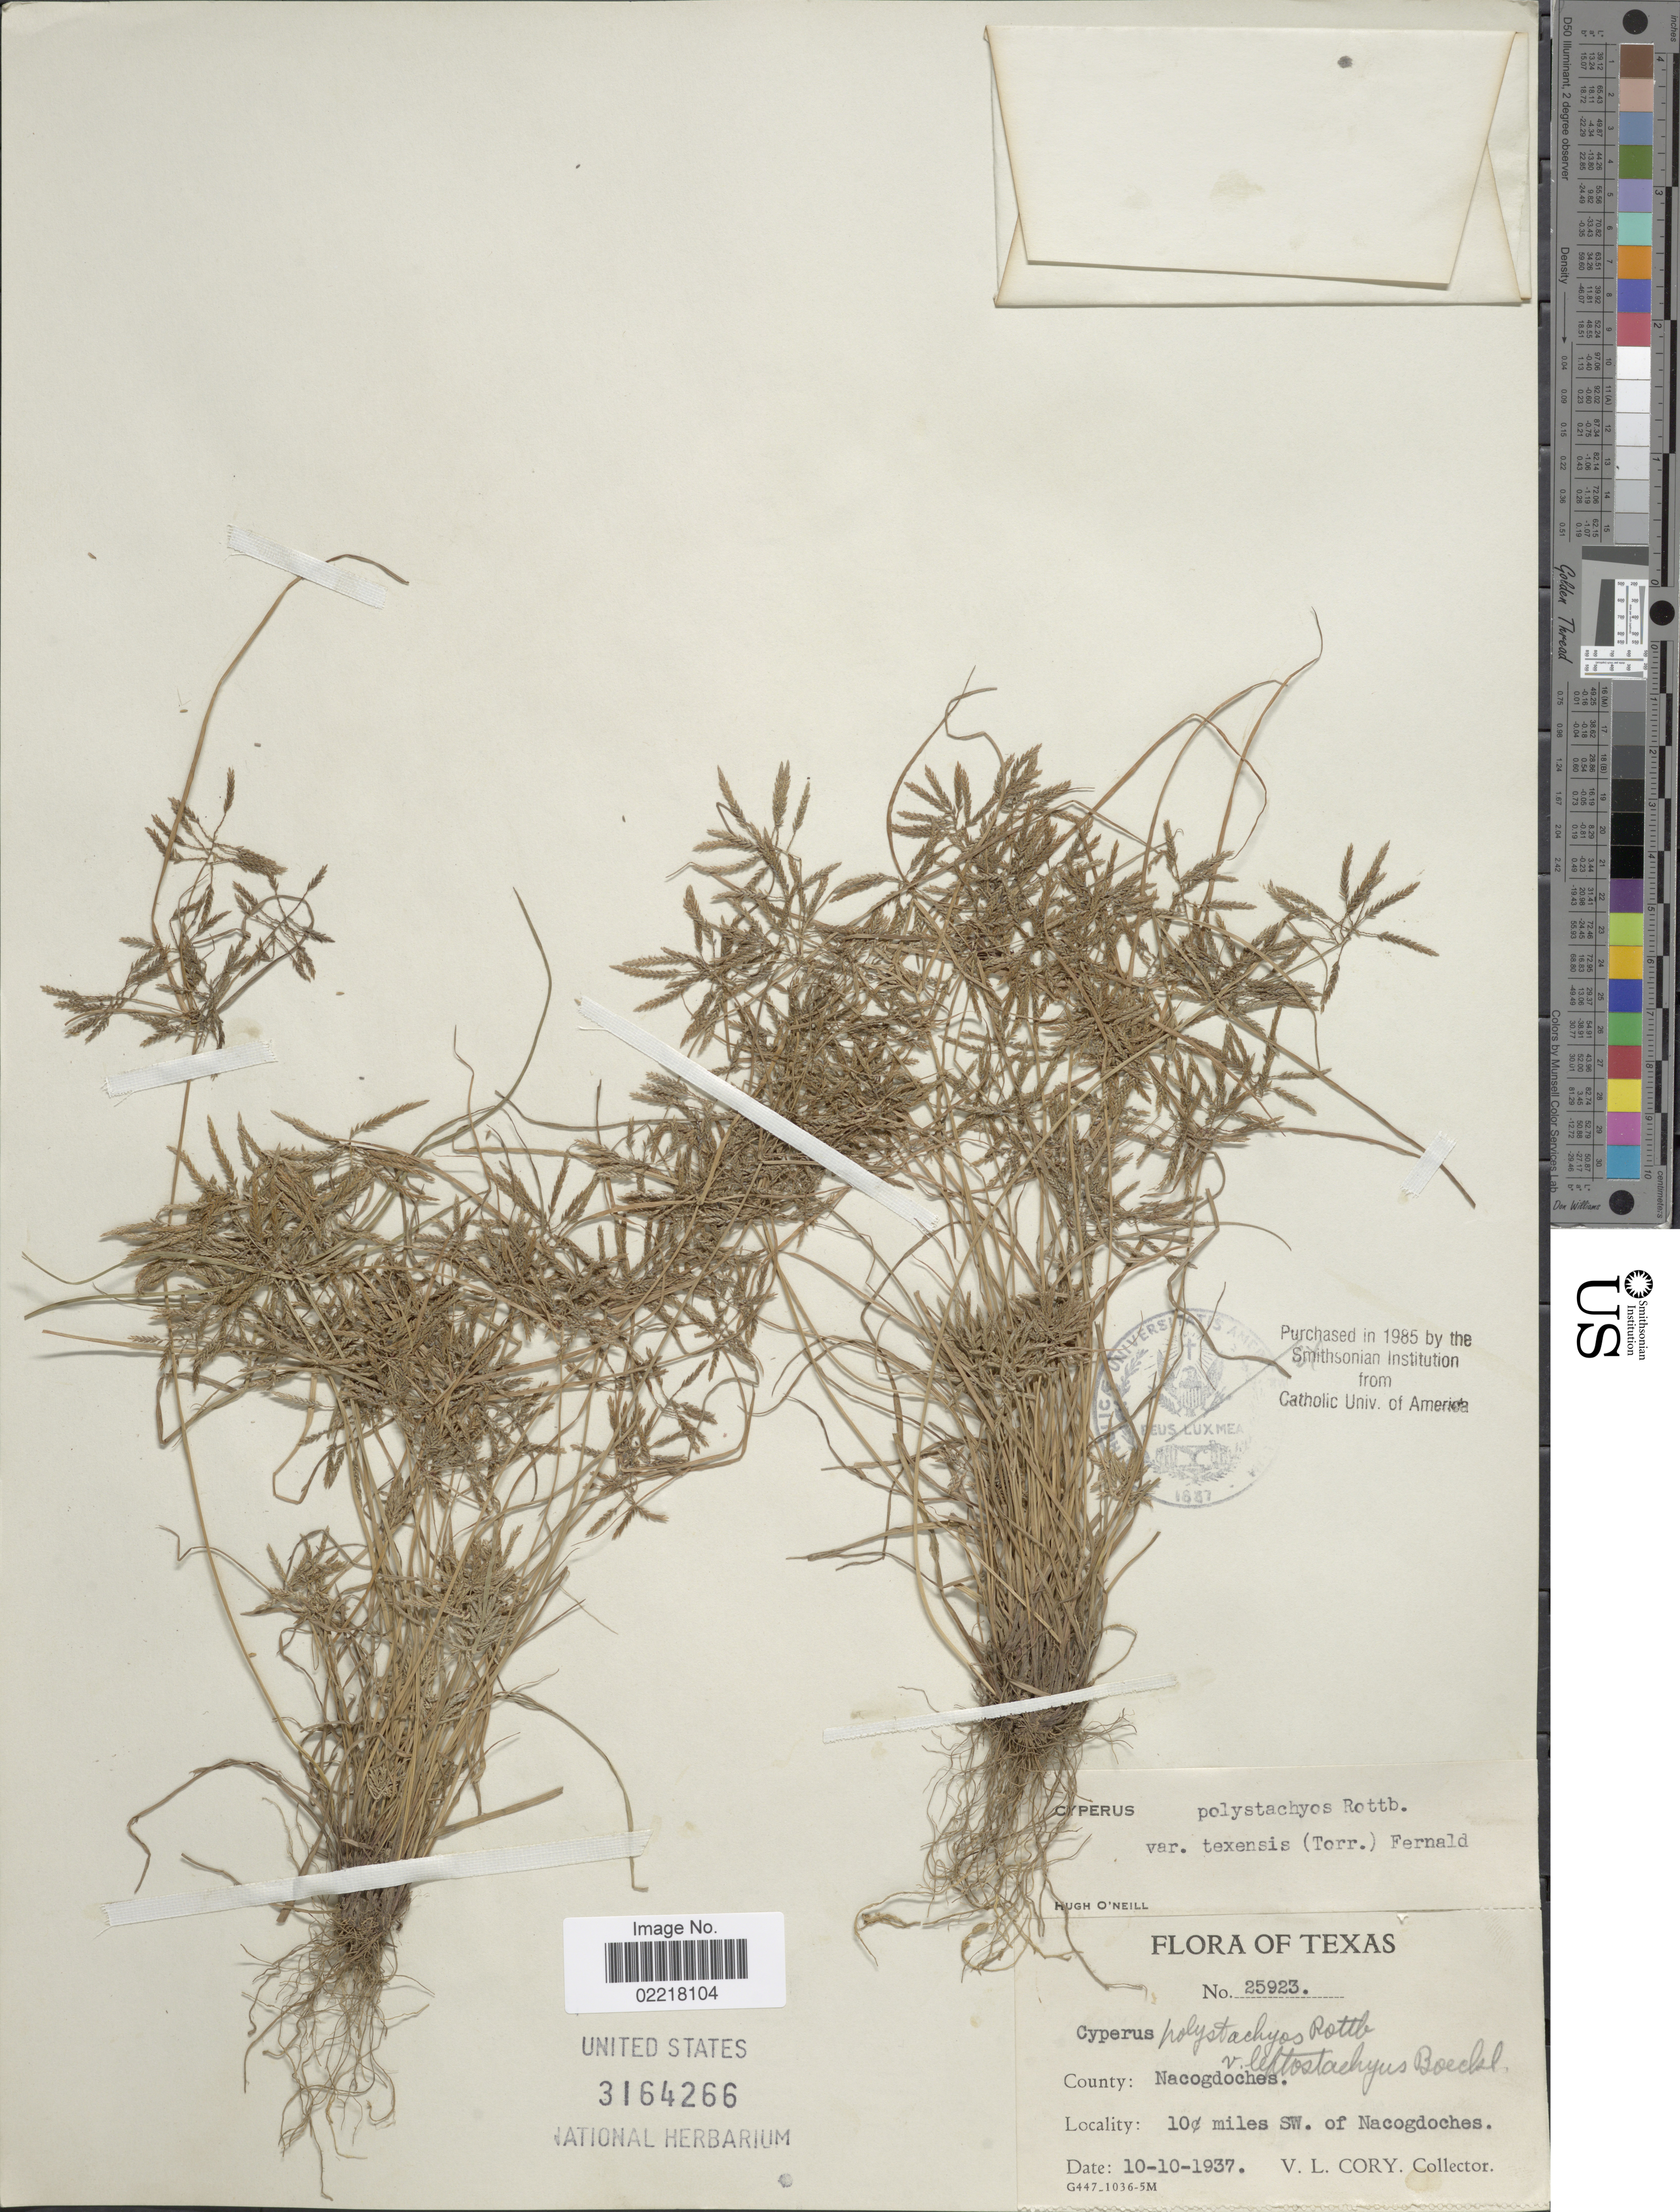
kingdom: Plantae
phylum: Tracheophyta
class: Liliopsida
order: Poales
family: Cyperaceae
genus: Cyperus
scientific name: Cyperus polystachyos var. texensis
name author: (Torr.) Fernald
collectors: V. Cory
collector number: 25923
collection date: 1937-10-10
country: United States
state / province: Texas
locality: County: Nacogdoches. 10 miles SW. of Nacogdoches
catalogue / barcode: US 3164266